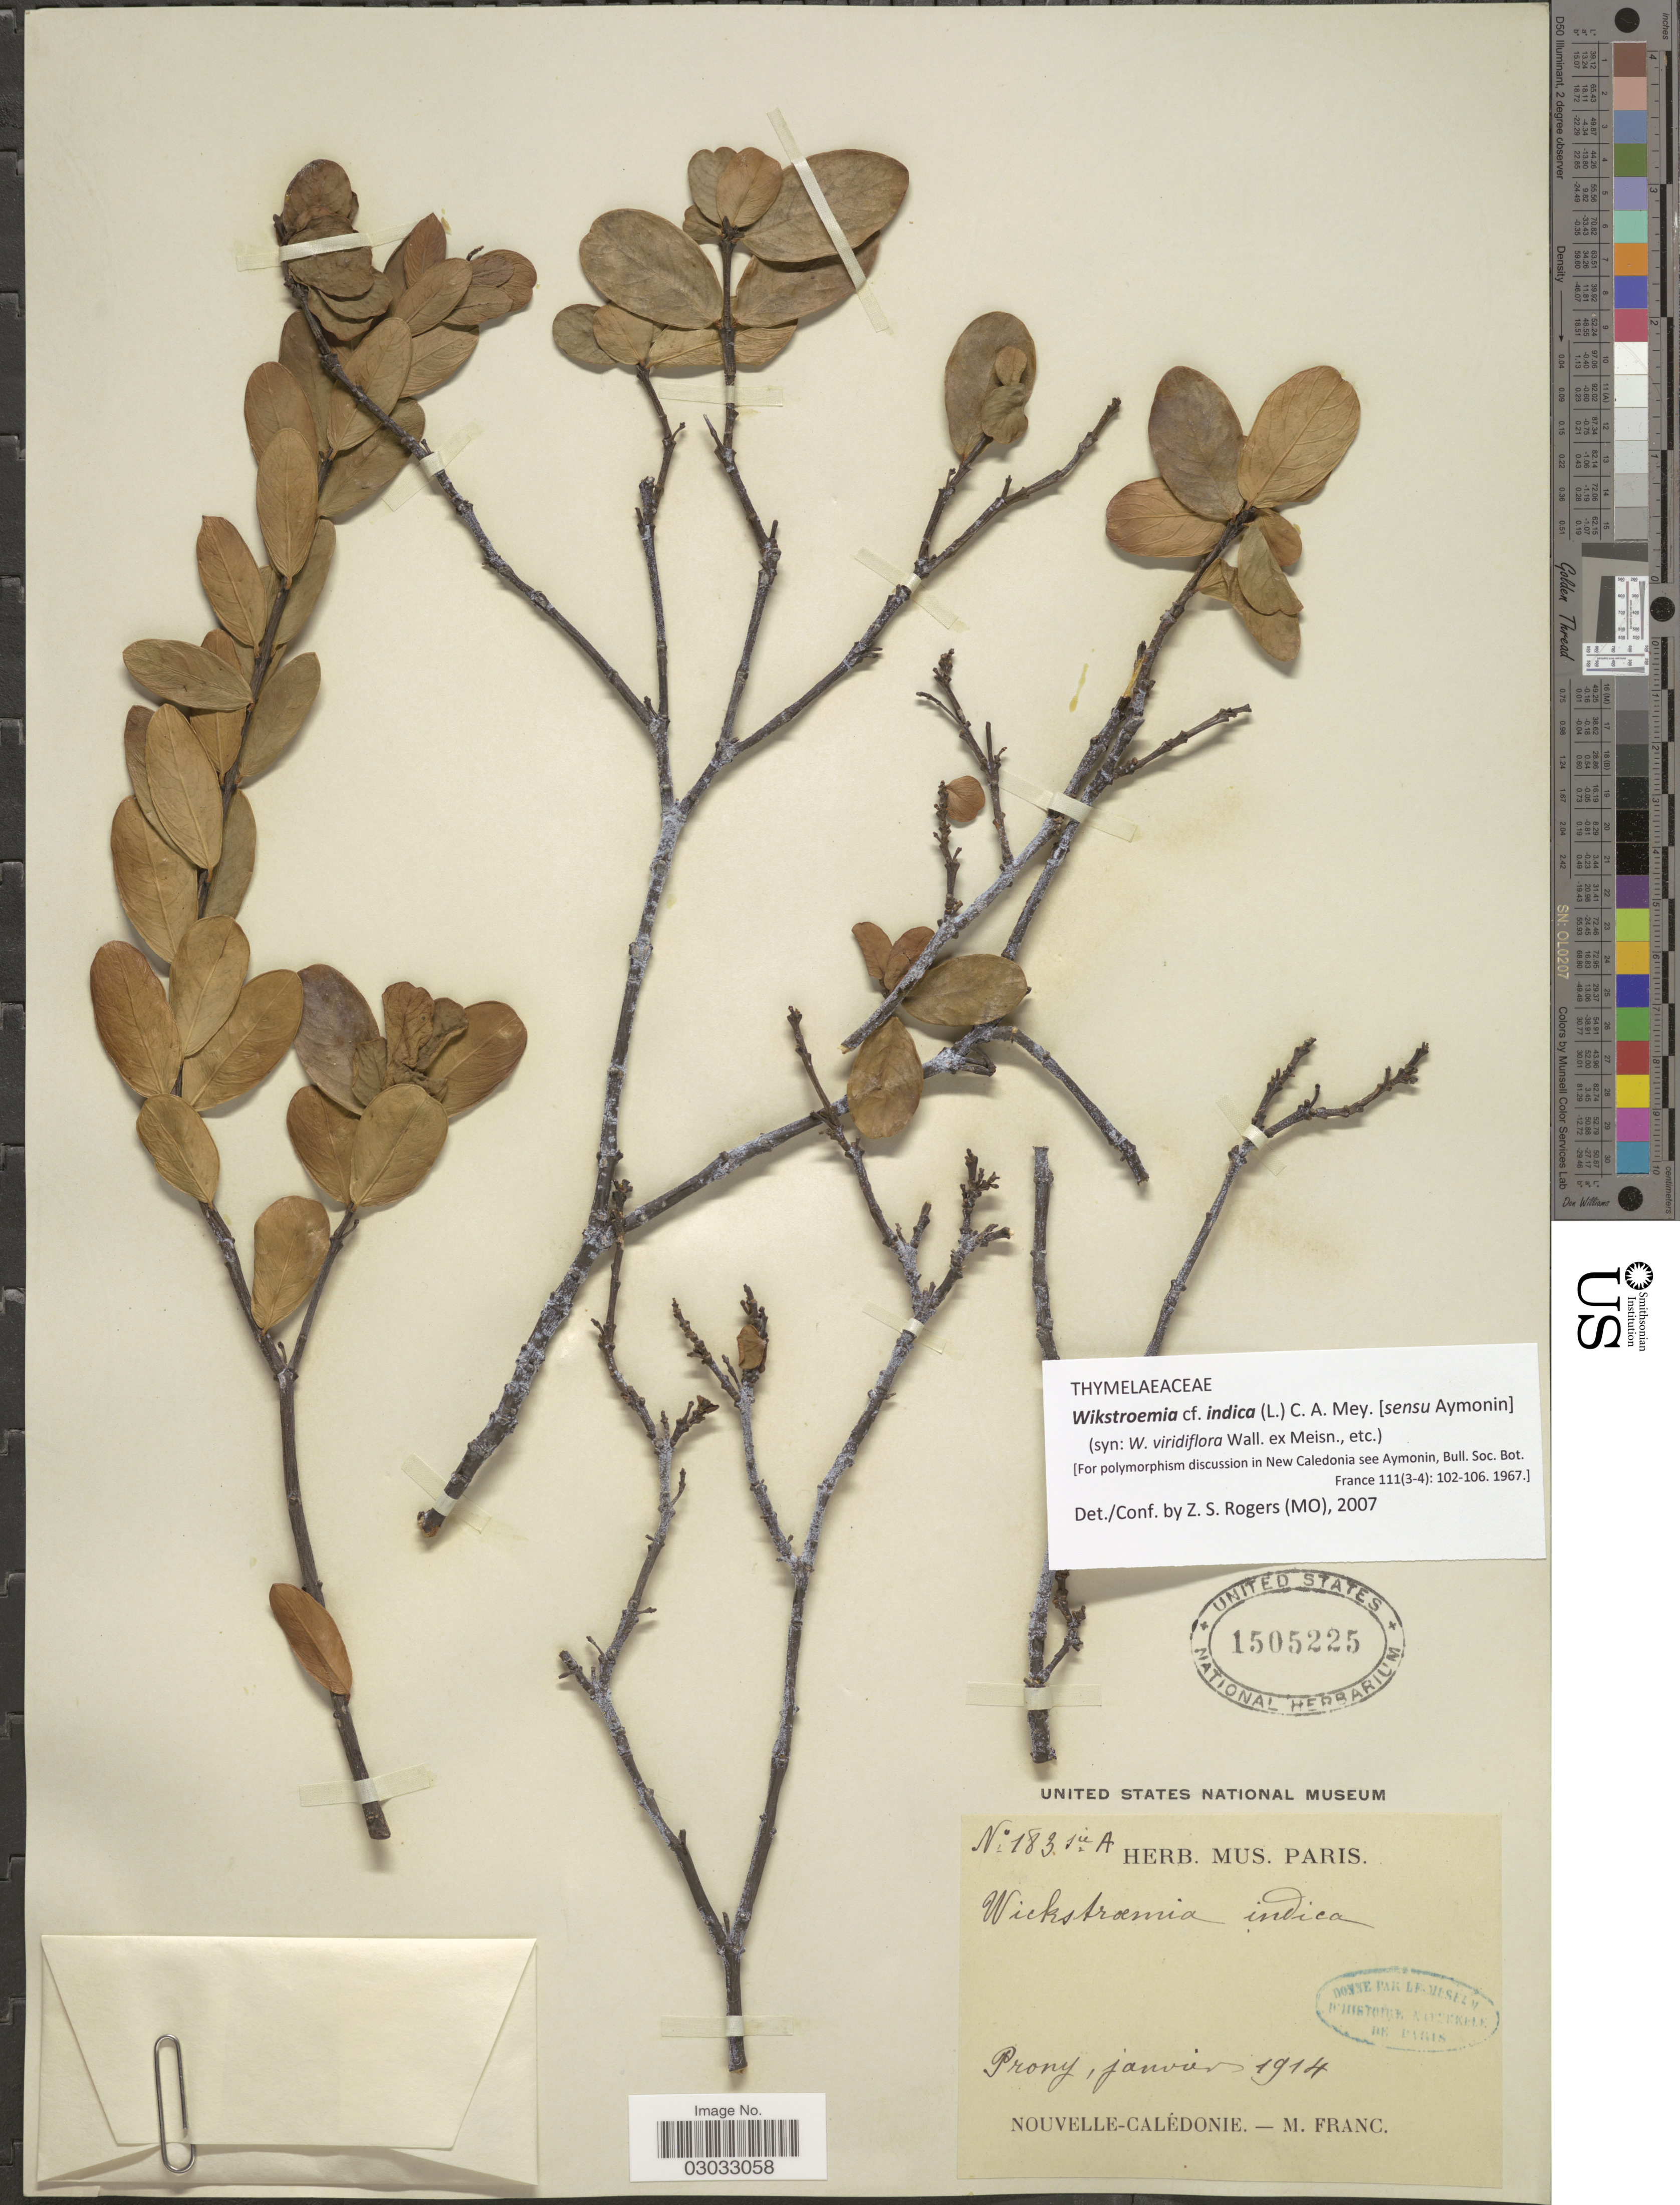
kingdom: Plantae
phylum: Tracheophyta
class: Magnoliopsida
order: Malvales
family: Thymelaeaceae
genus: Wikstroemia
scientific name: Wikstroemia indica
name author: (L.) C.A. Mey.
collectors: M. Franc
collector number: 183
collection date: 1914-01-01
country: New Caledonia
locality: Prony, Nouvelle-Calédonie.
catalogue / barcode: US 1505225